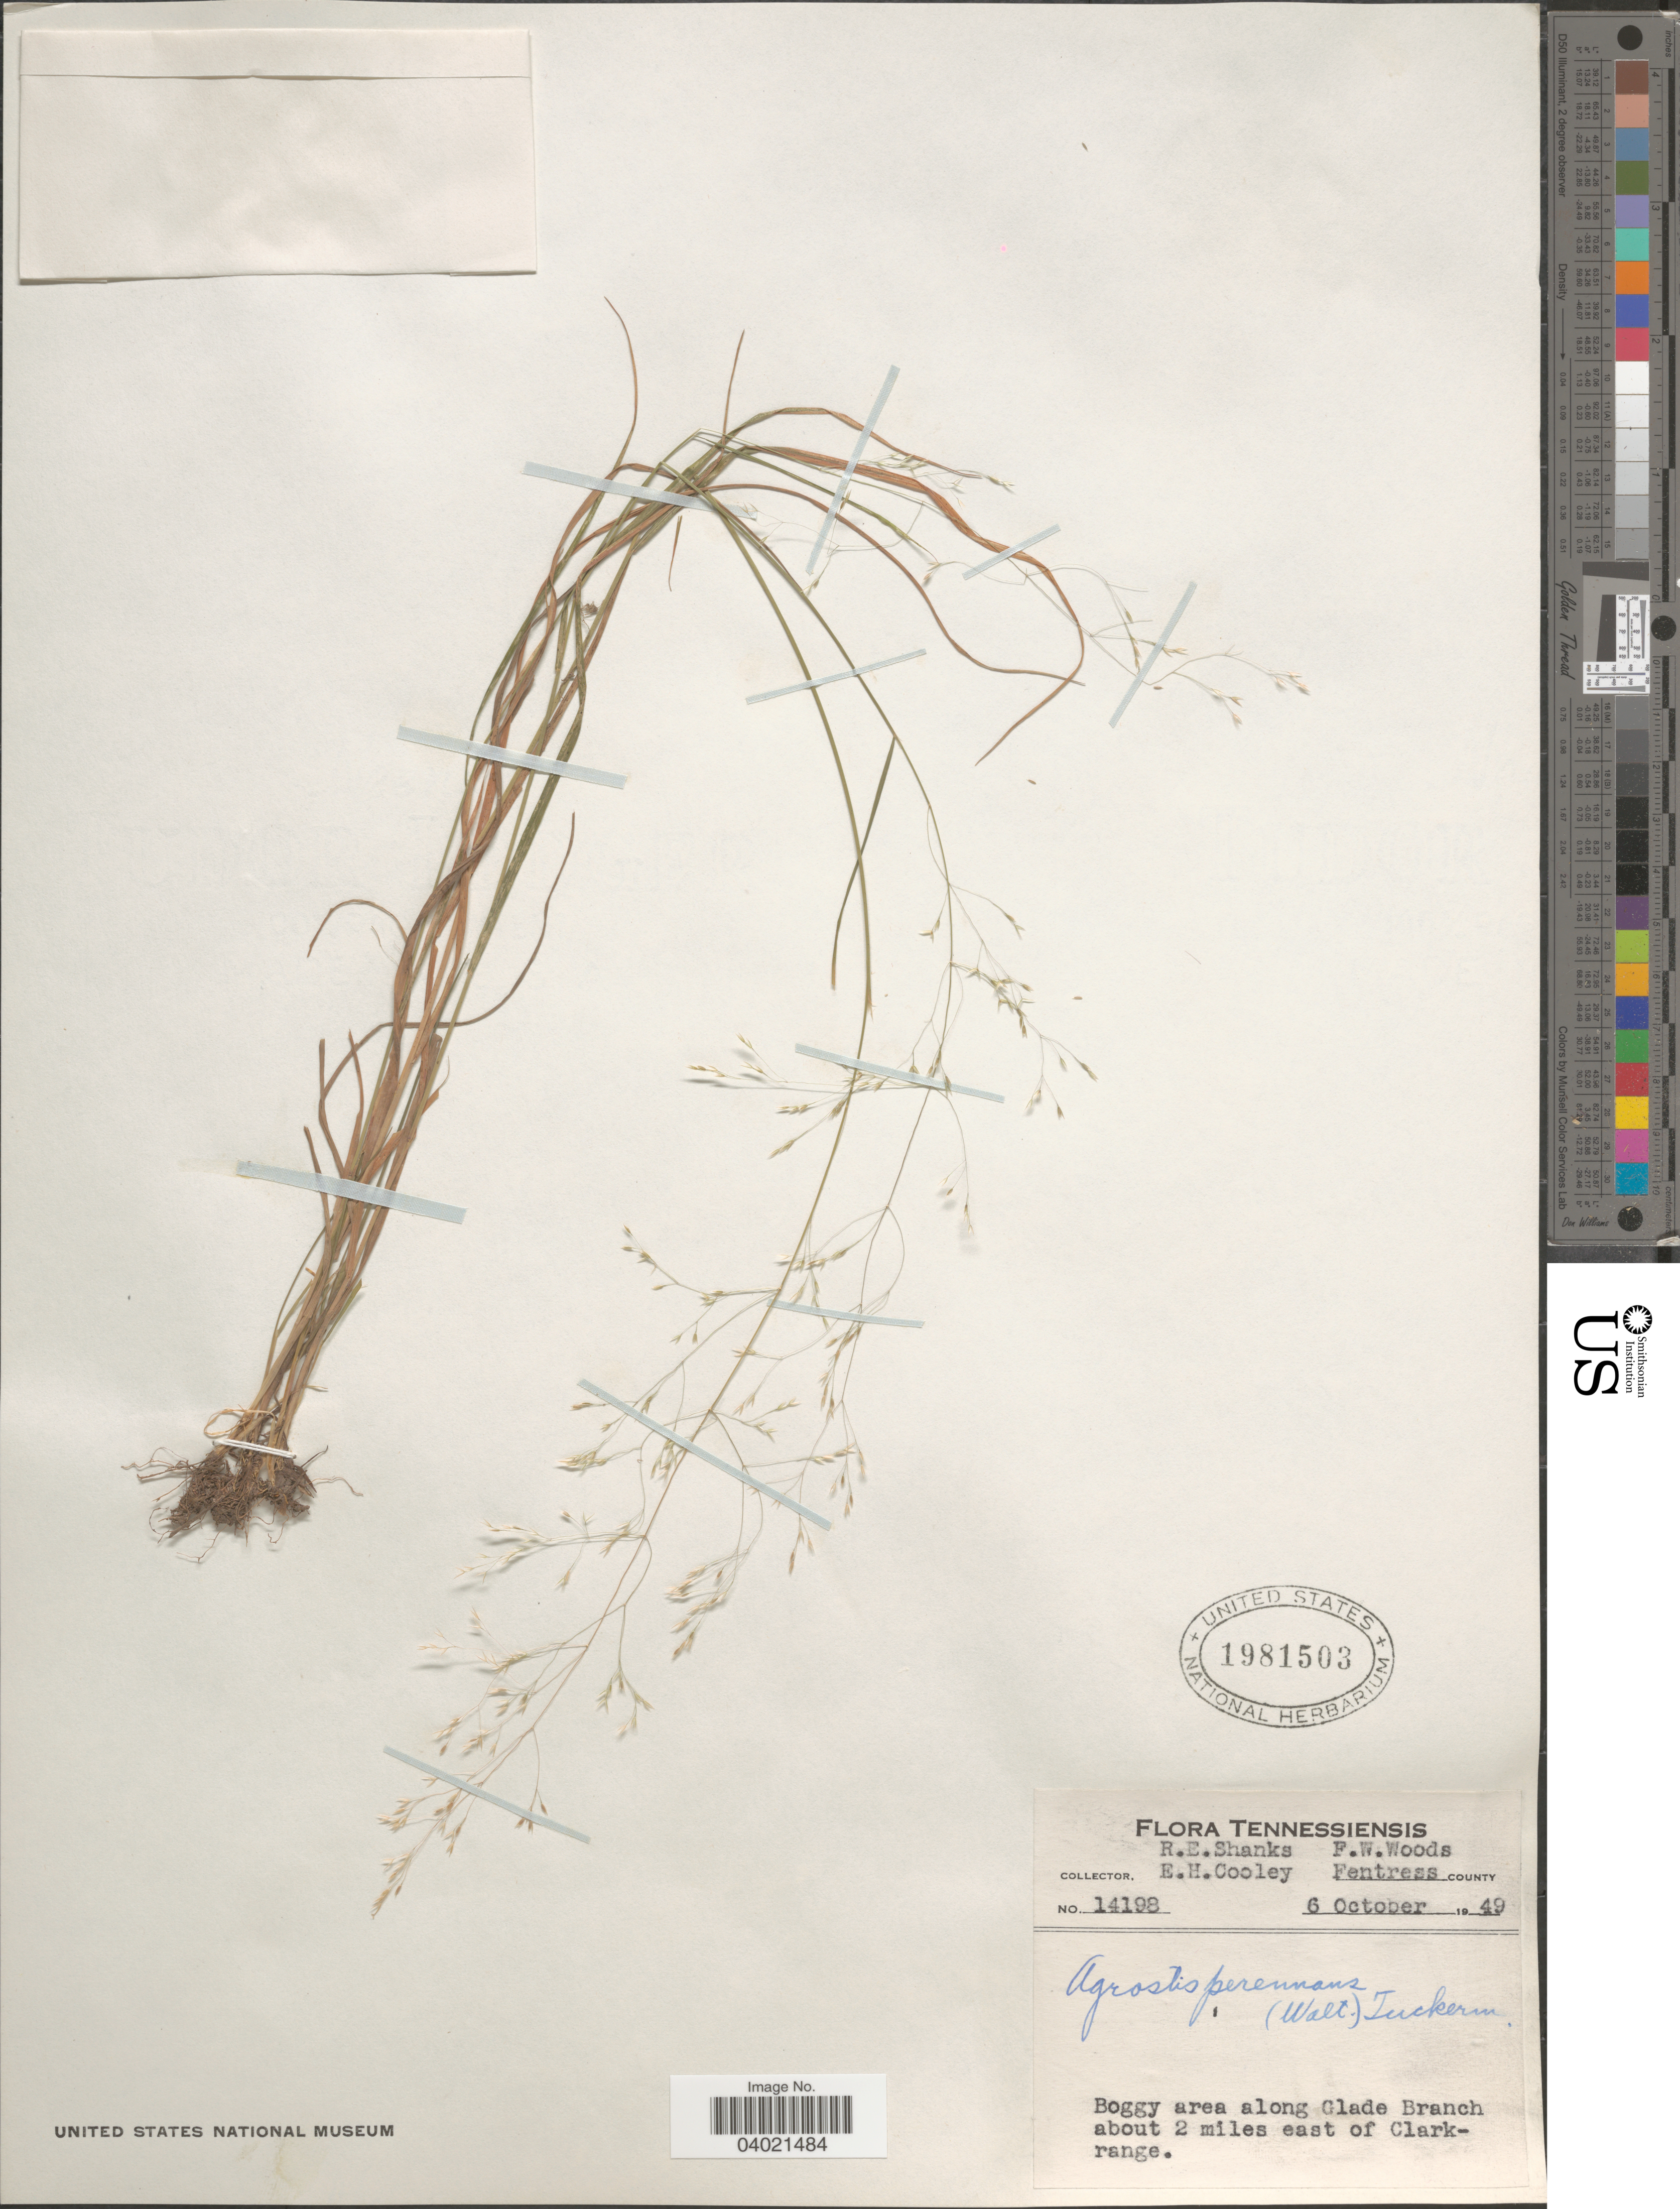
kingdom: Plantae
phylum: Tracheophyta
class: Liliopsida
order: Poales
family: Poaceae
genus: Agrostis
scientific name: Agrostis perennans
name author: (Walter) Tuck.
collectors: R. Shanks, E. H. Cooley & F. W. Woods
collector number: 14198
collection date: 1949-10-06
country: United States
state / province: Tennessee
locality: Fentress county. Boggy area along Glade Branch about 2 miles east of Clark-range.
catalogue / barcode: US 1981503